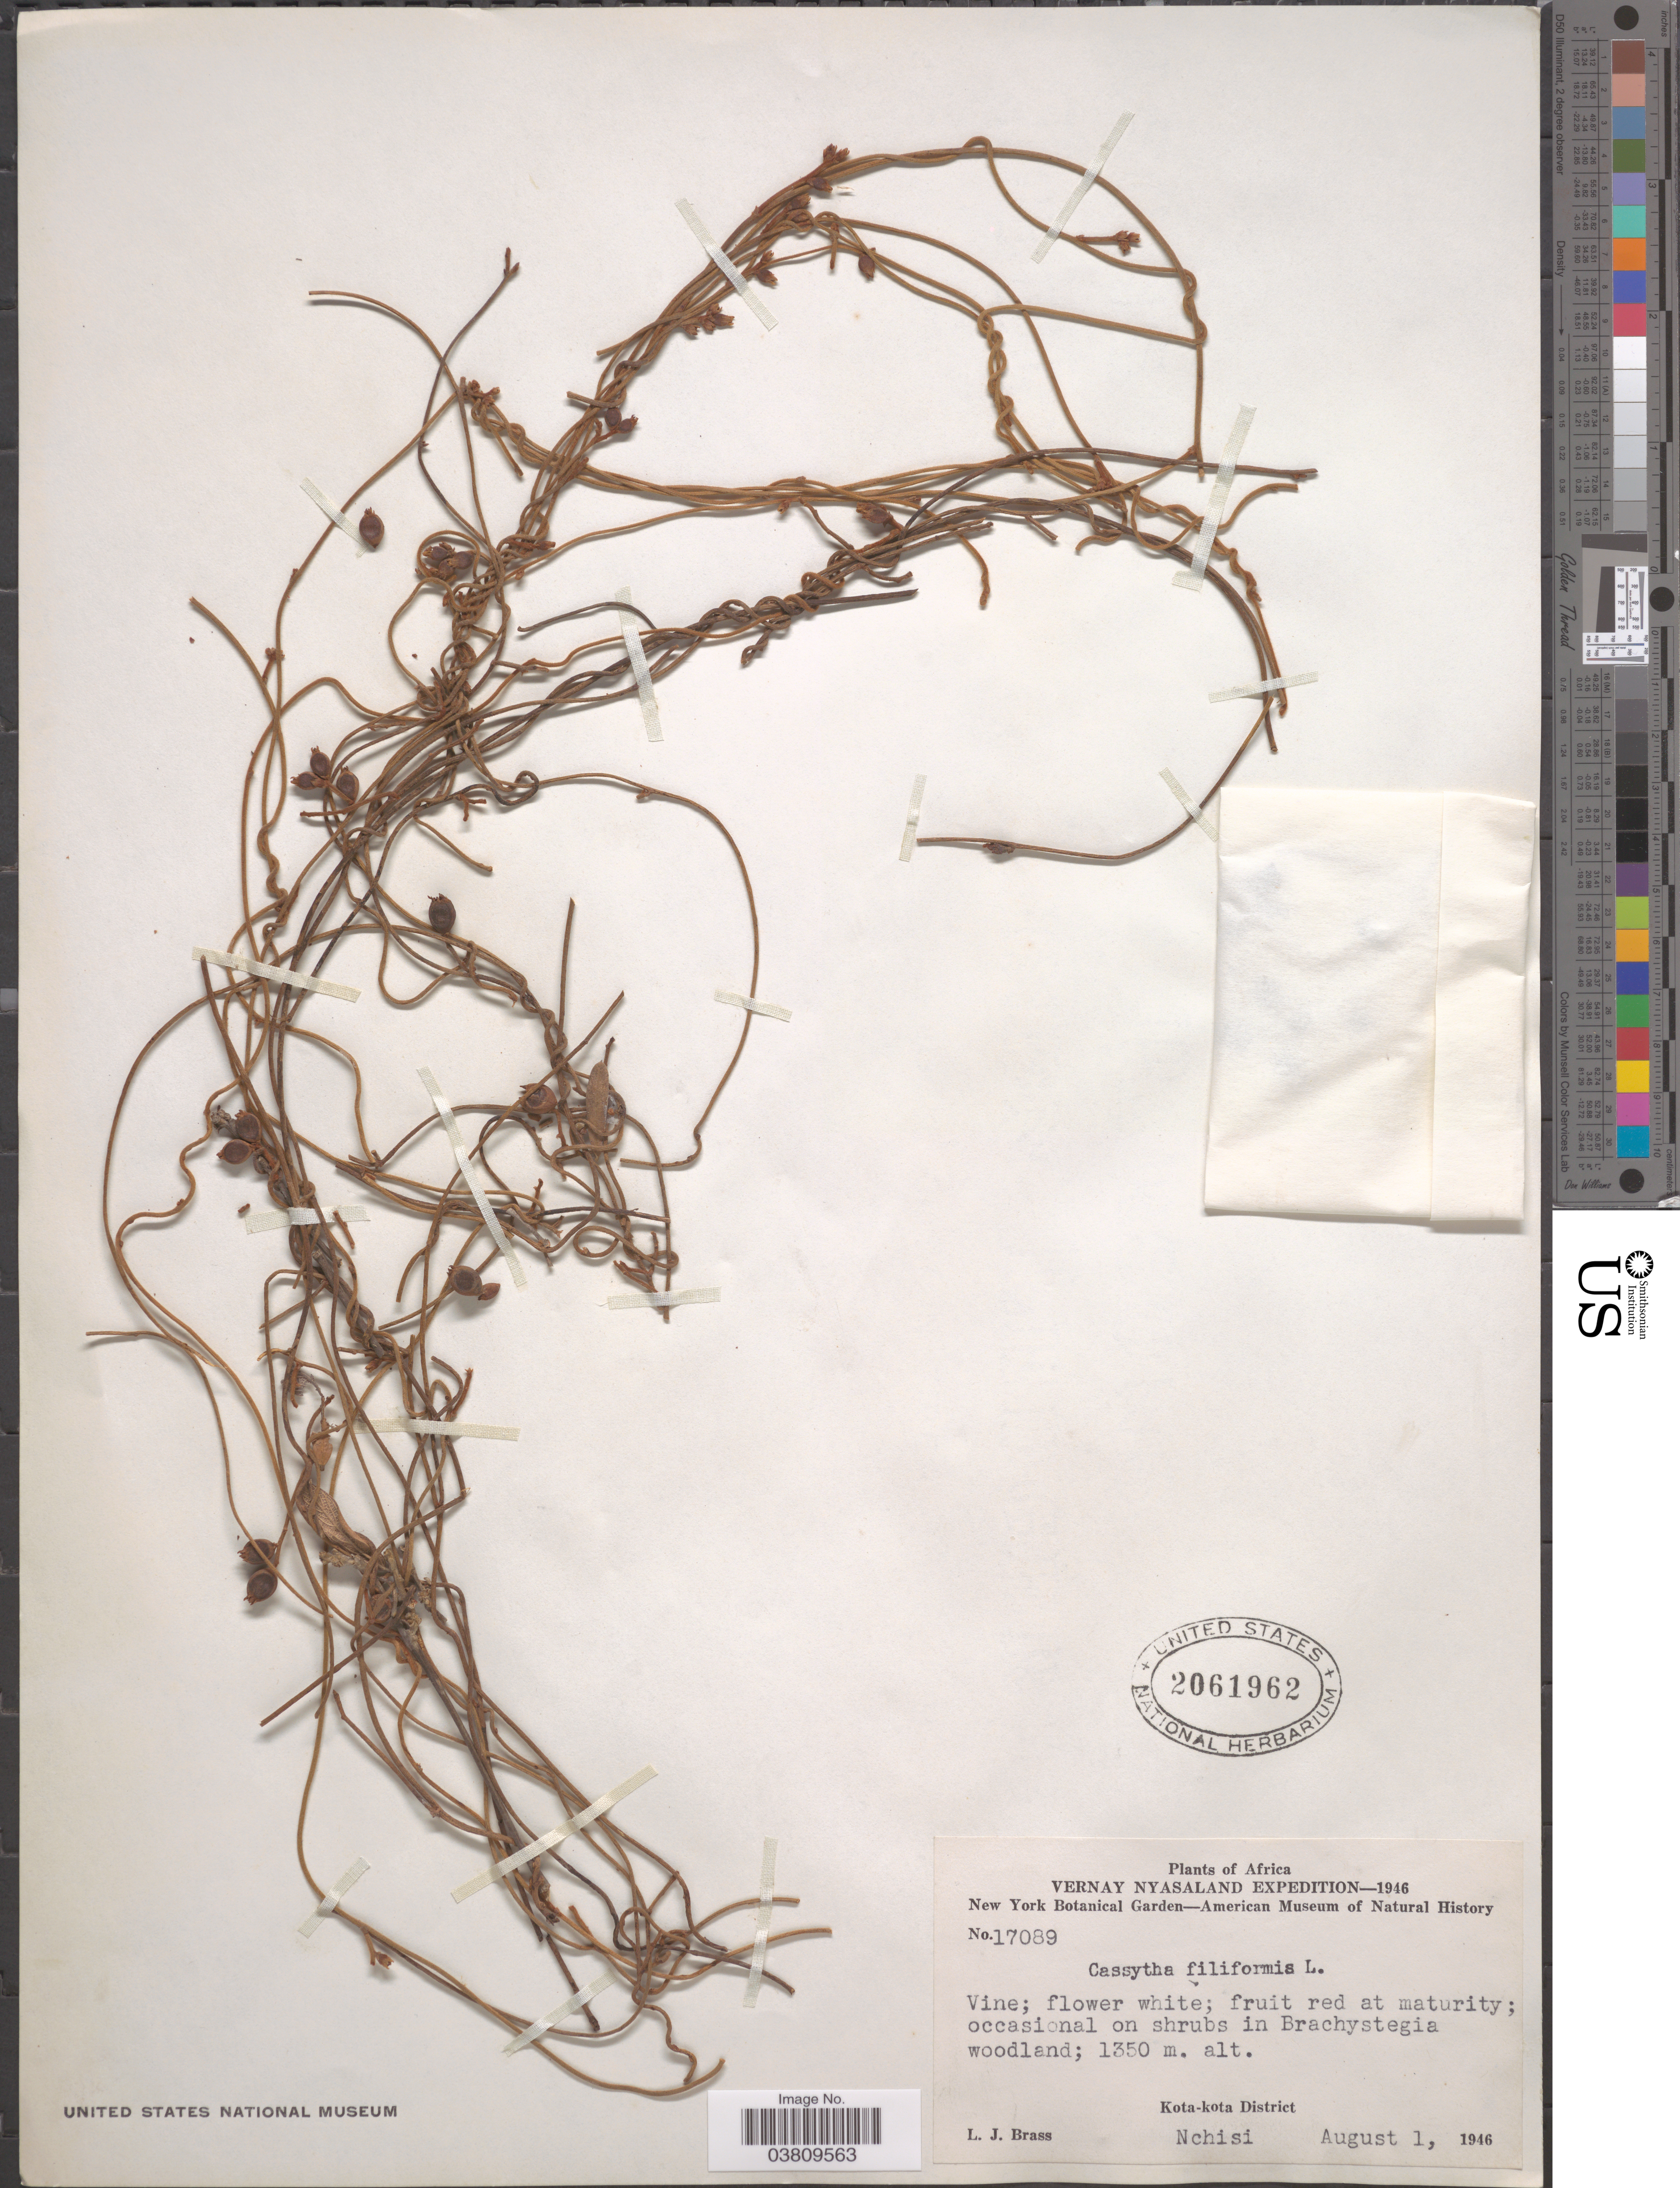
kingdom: Plantae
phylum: Tracheophyta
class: Magnoliopsida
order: Laurales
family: Lauraceae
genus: Cassytha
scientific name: Cassytha filiformis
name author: L.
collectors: L. J. Brass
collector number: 17089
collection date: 1946-08-01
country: Malawi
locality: Vernay Nyasaland. Kota-kota District. Nchisi.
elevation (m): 1350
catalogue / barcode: US 2061962